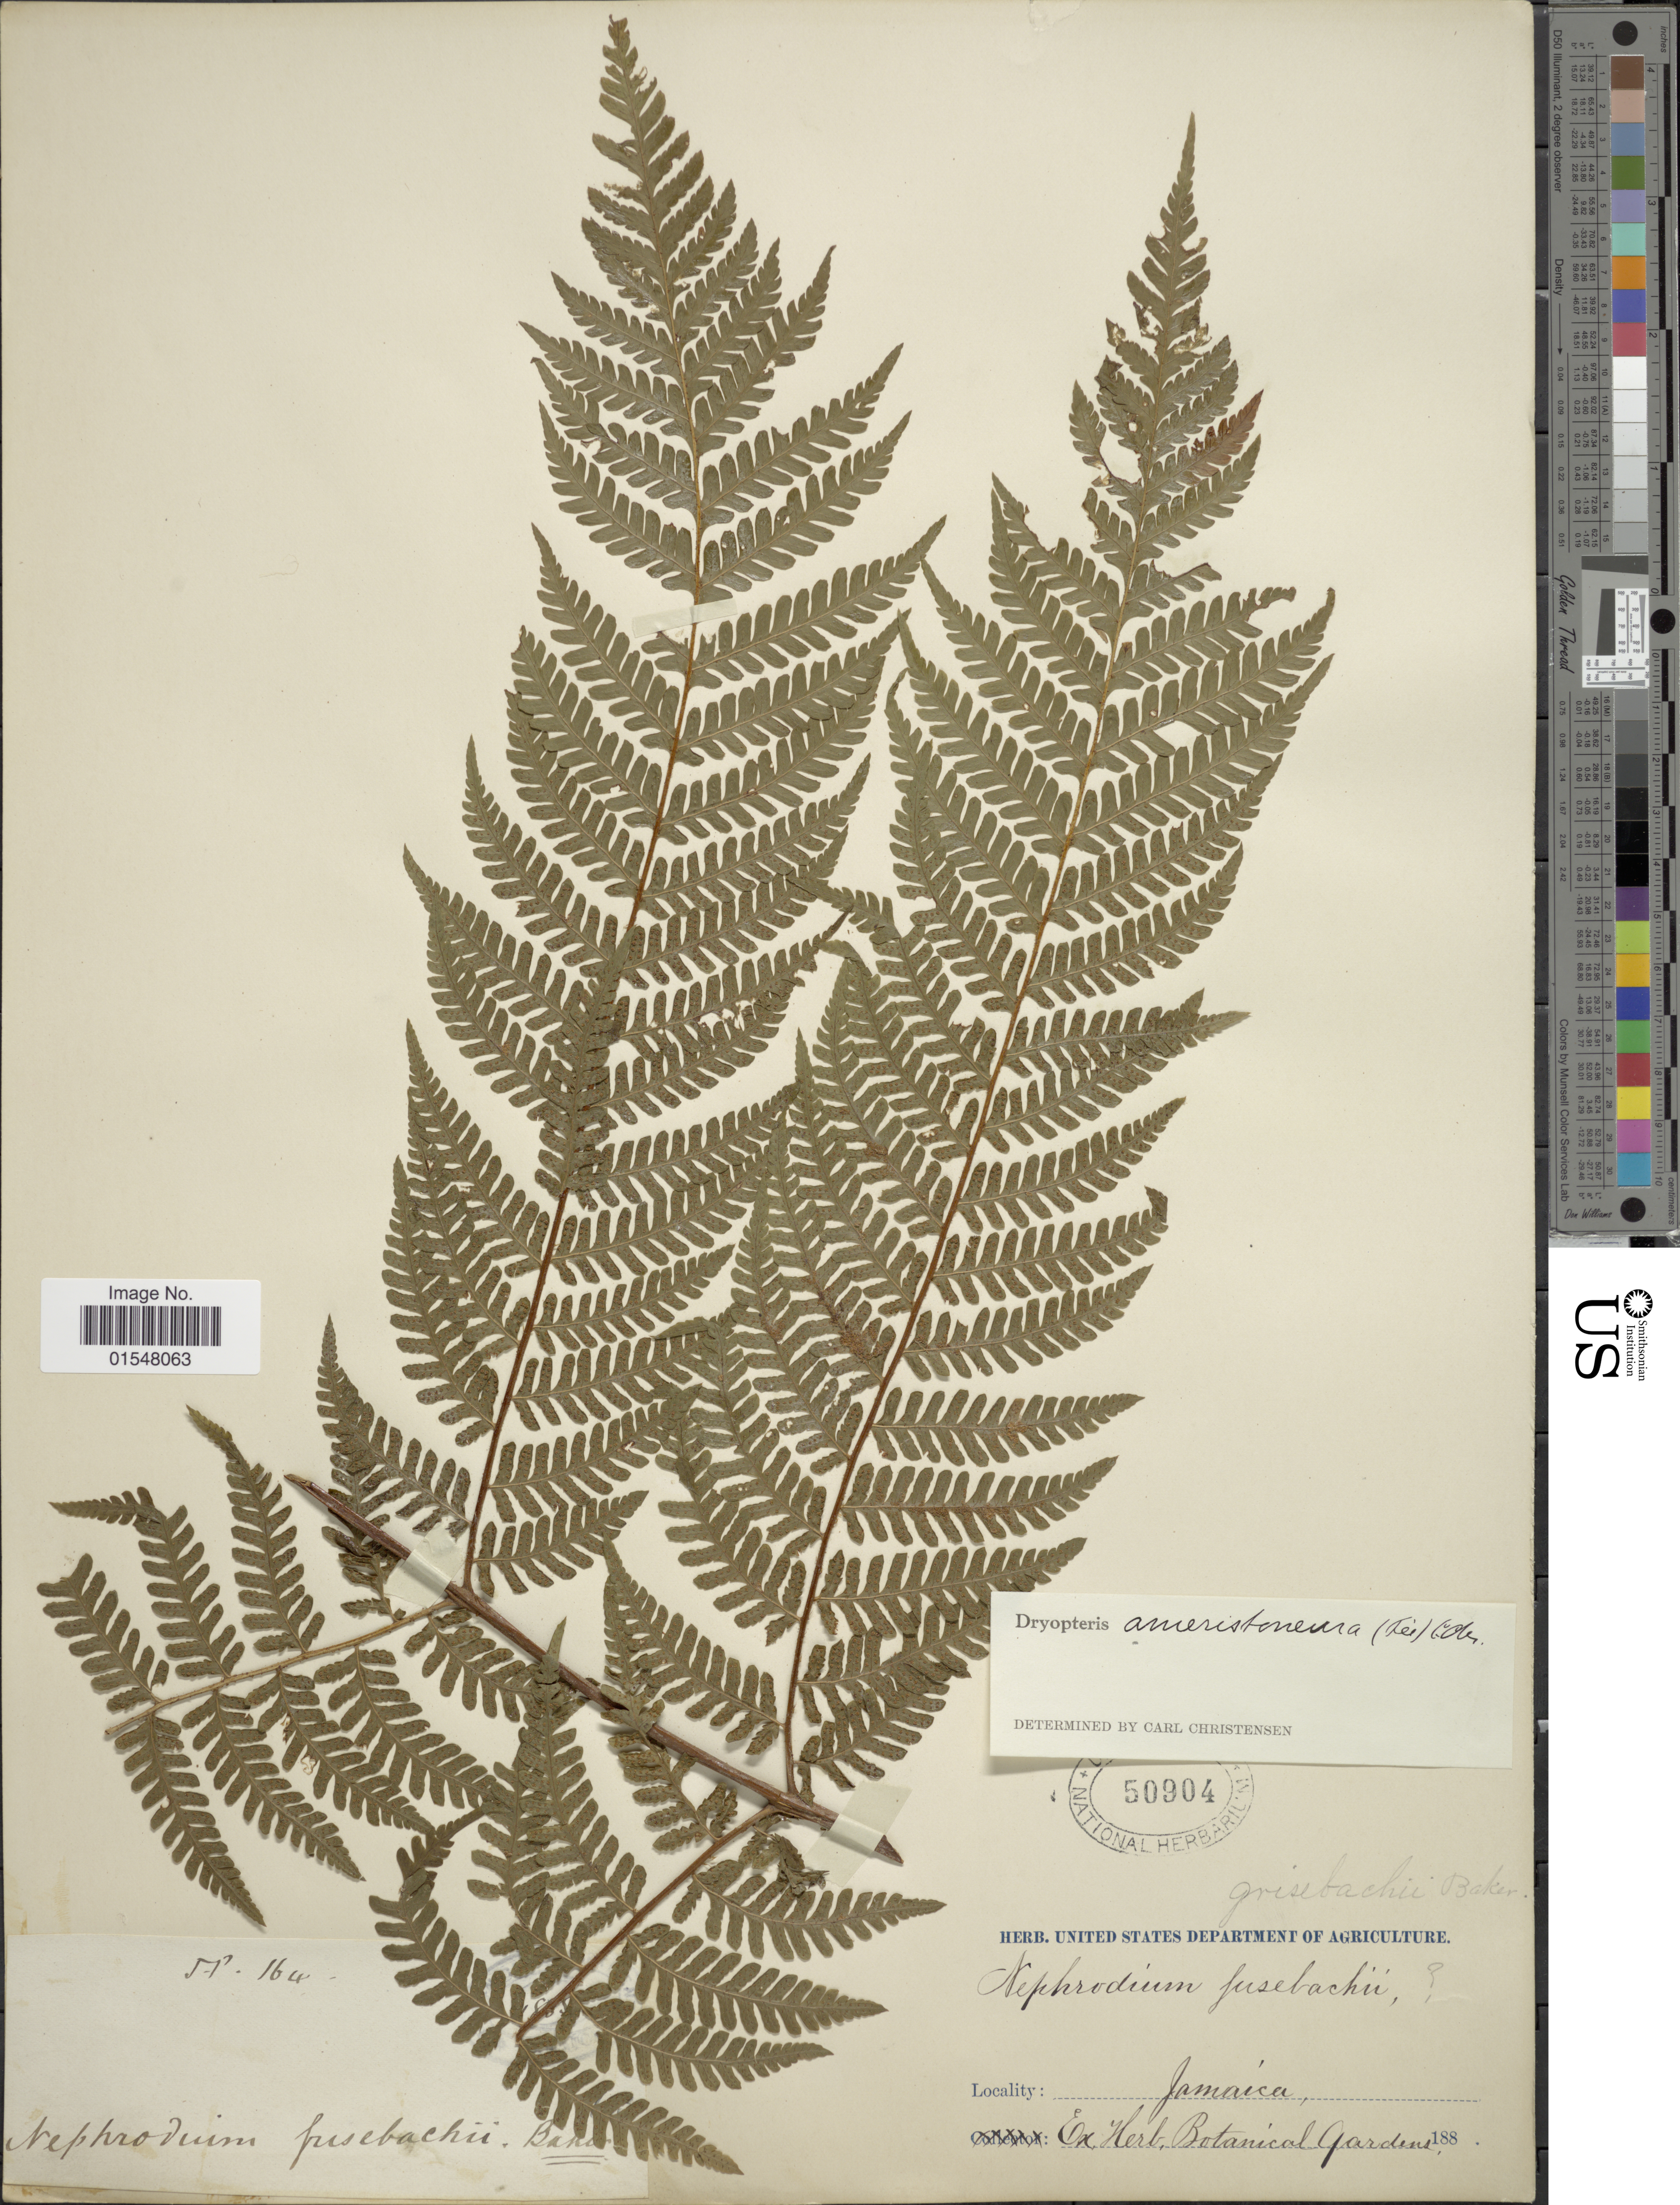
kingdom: Plantae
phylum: Tracheophyta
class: Polypodiopsida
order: Polypodiales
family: Dryopteridaceae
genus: Ctenitis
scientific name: Ctenitis grisebachii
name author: (Baker) Ching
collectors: ex herb. Bot. Gard.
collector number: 164 *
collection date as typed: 188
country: Jamaica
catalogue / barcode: US 50904